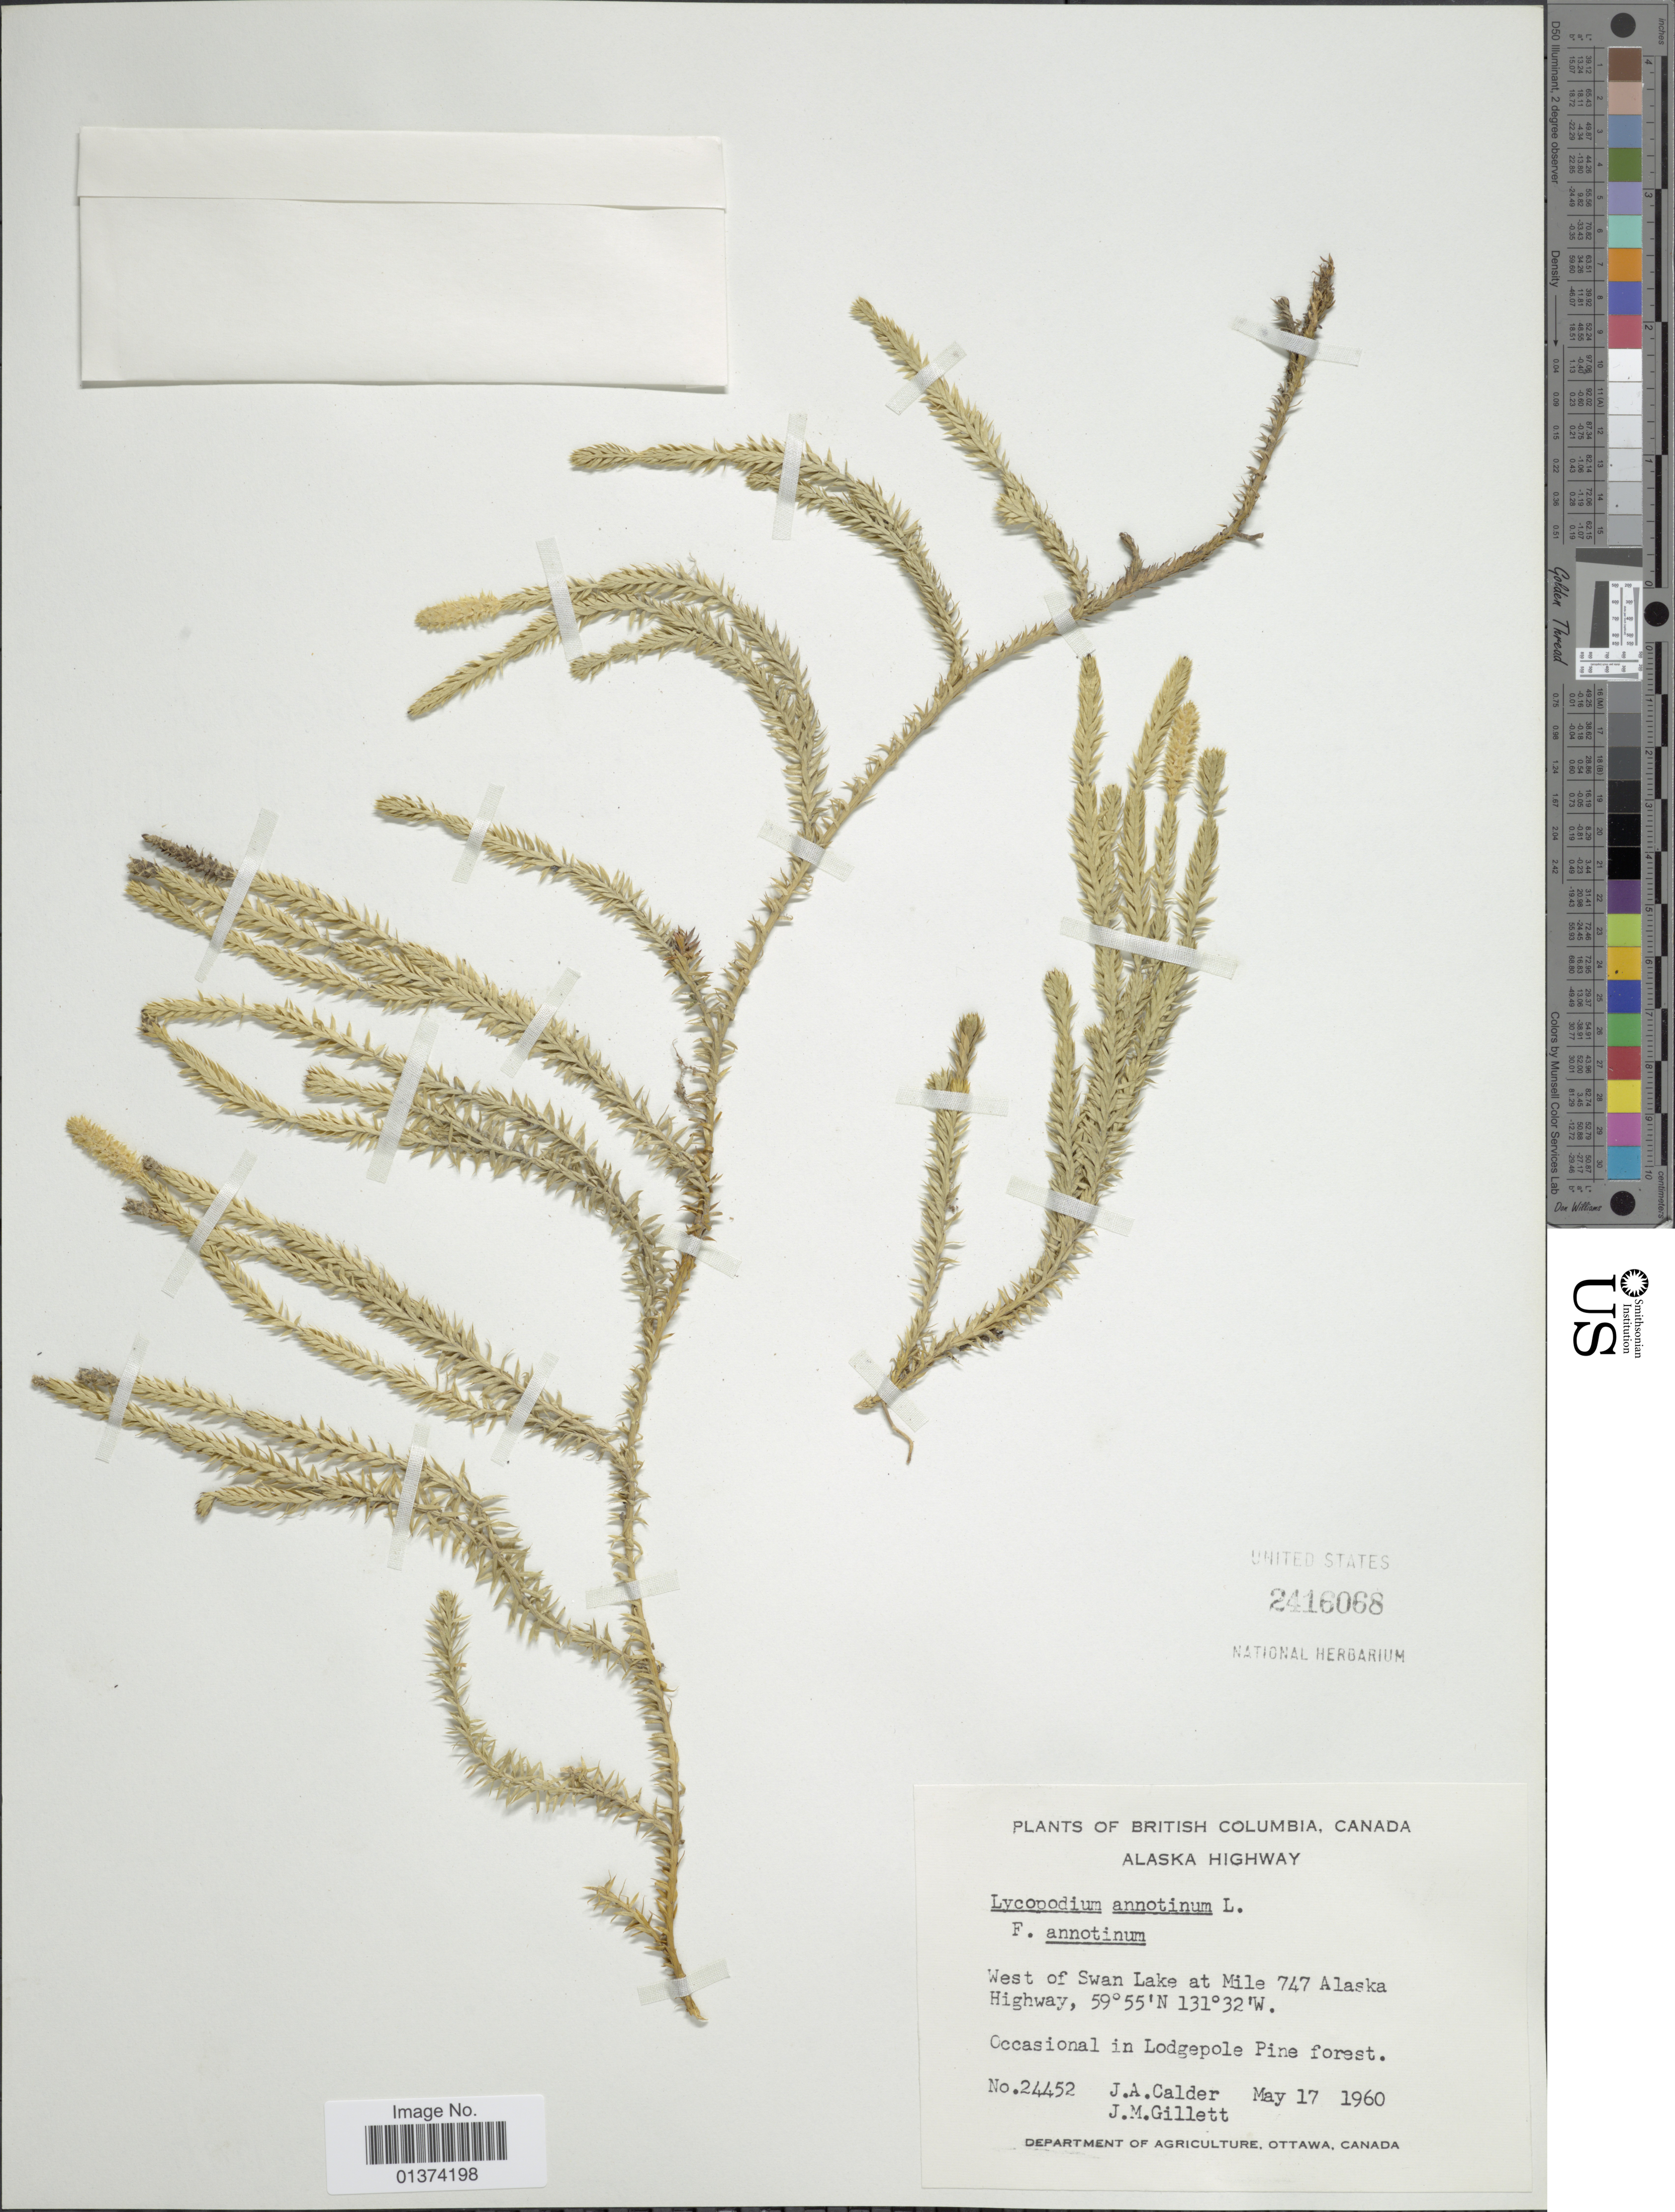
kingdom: Plantae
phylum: Tracheophyta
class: Lycopodiopsida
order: Lycopodiales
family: Lycopodiaceae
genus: Spinulum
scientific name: Spinulum annotinum subsp. annotinum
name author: (L.) A. Haines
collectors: J. A. Calder & J. M. Gillet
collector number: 24452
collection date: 1960-05-17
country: Canada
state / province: British Columbia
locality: Alaska Highway, West of Swan Lake at Mile 747 Alaska Highway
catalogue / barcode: US 2416068